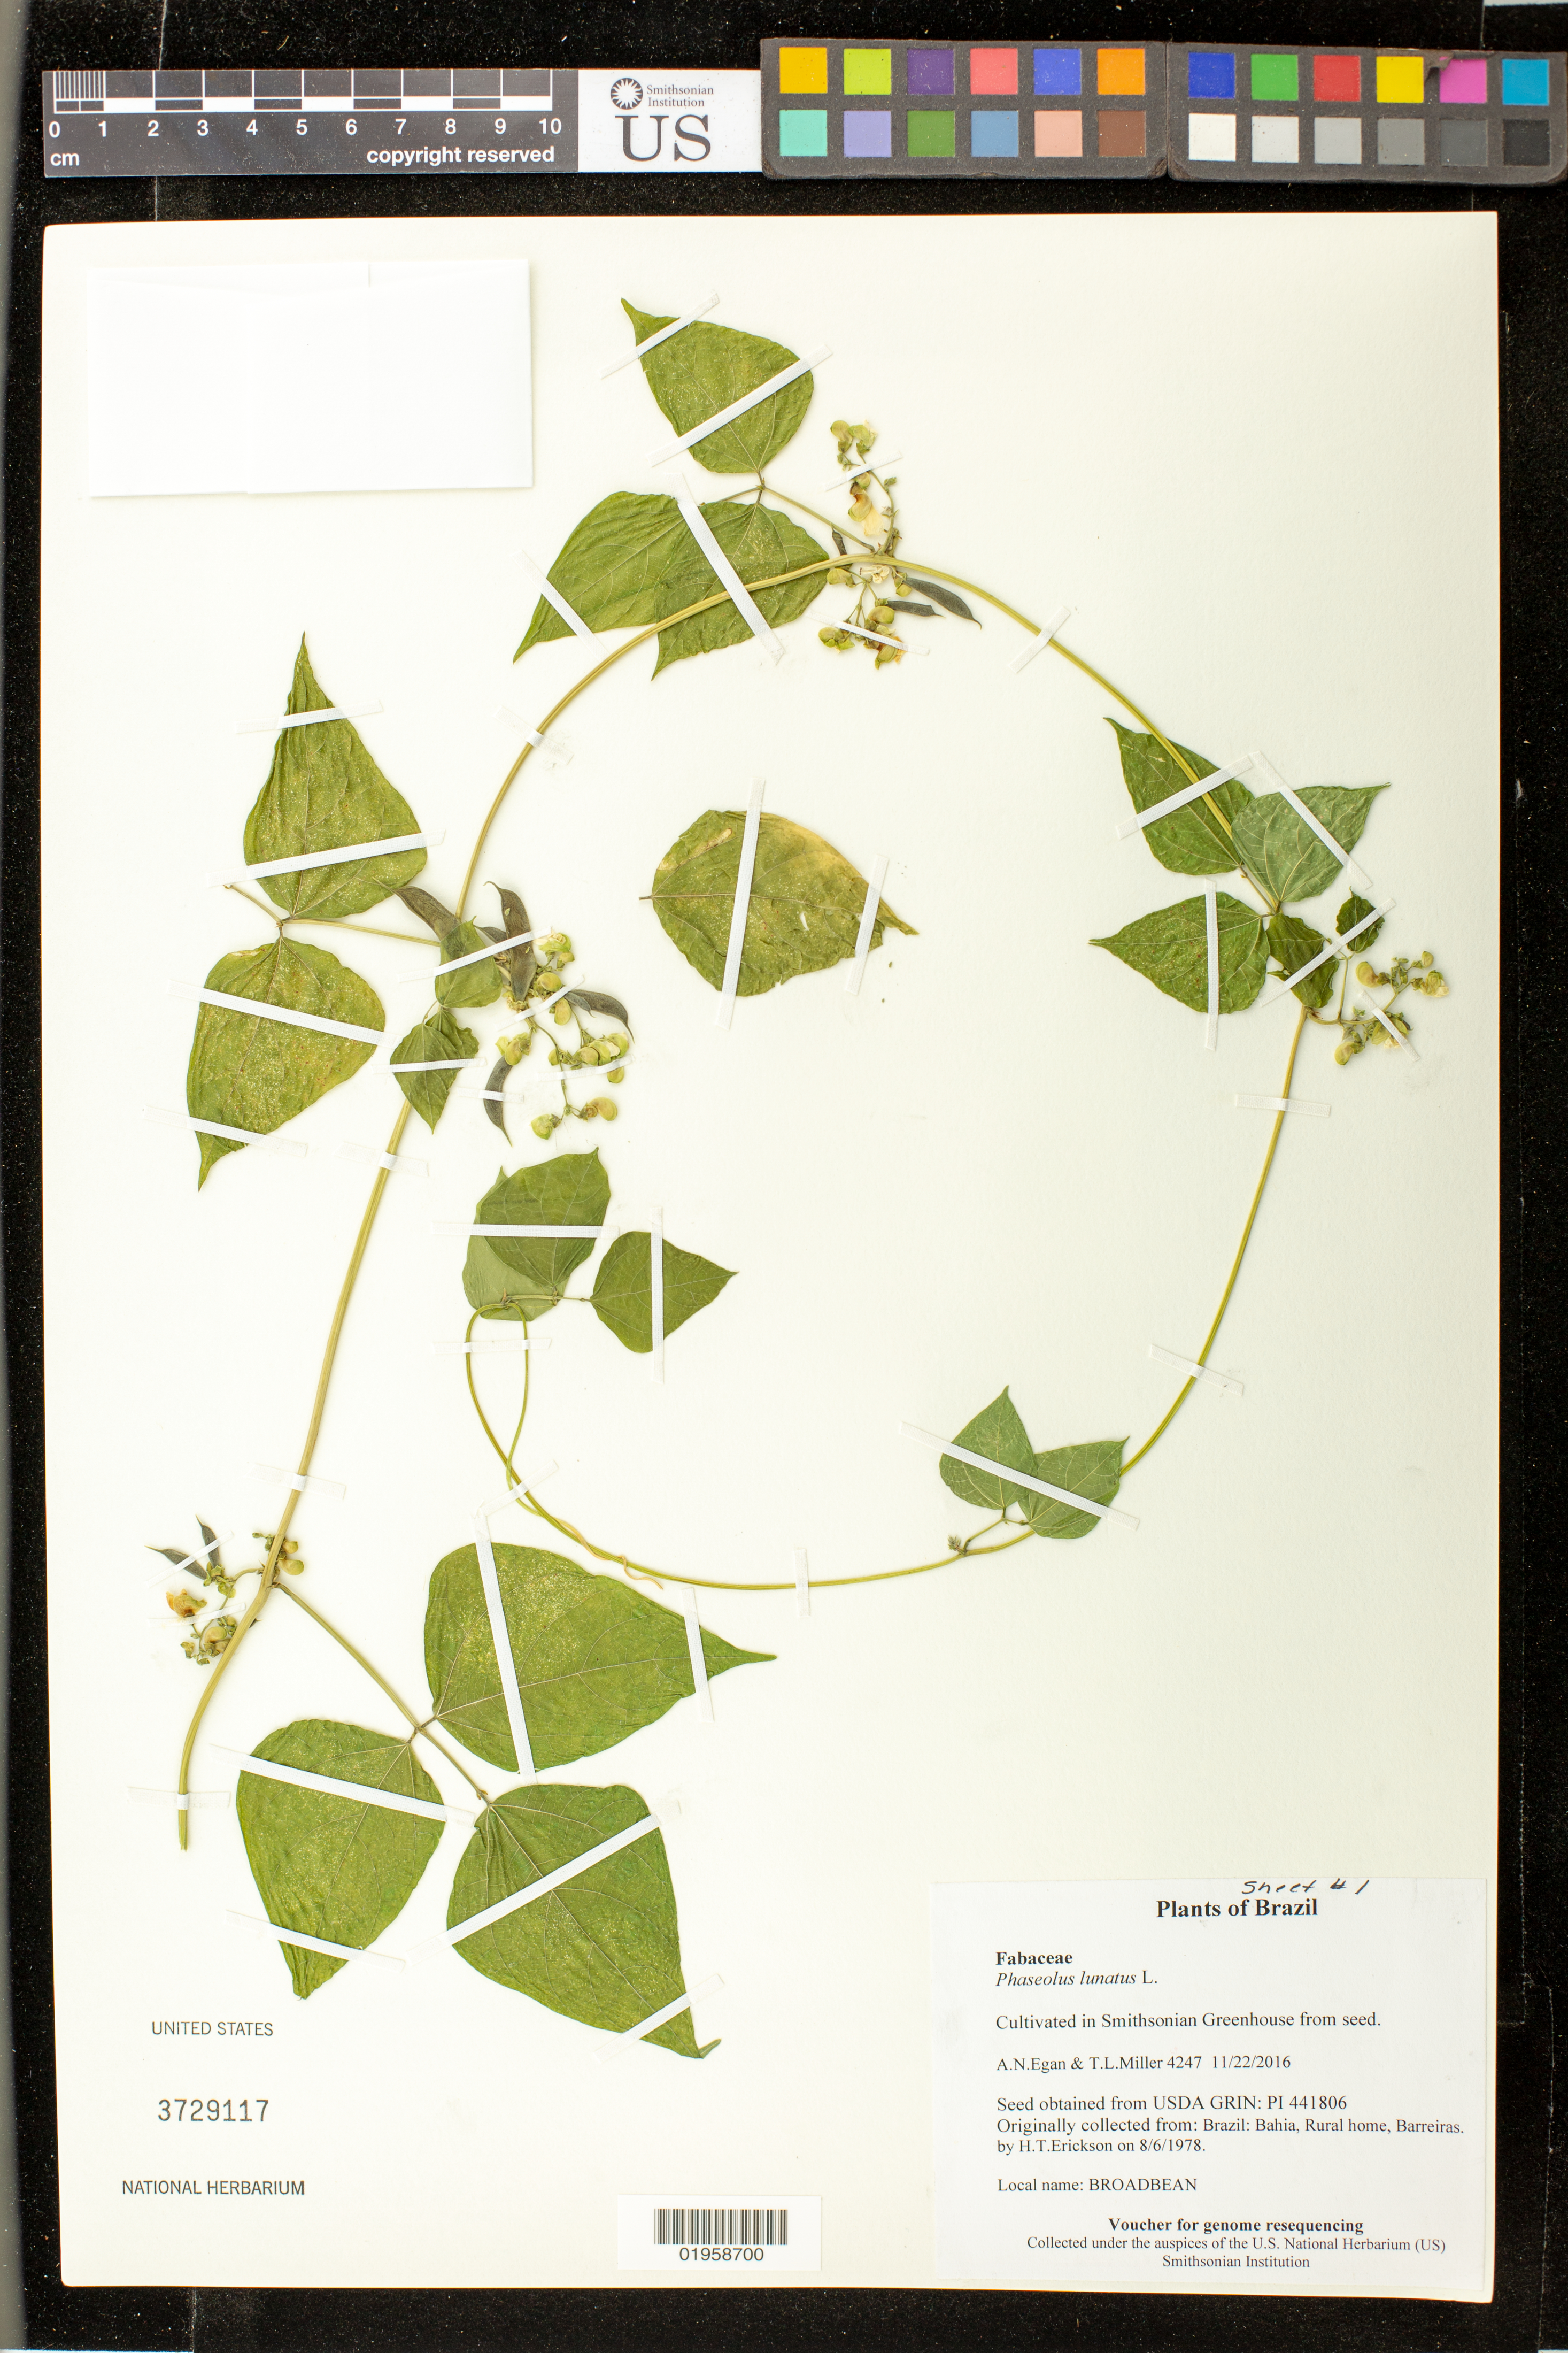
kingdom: Plantae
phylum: Tracheophyta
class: Magnoliopsida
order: Fabales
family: Fabaceae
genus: Phaseolus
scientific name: Phaseolus lunatus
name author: L.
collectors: A. N. Egan & T. L. Miller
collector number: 4247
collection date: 2016-11-22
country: United States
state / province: Maryland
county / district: Prince George's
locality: Smithsonian's Museum Support Ctr; 4210 Suitland Pkwy., NMNH Botany Research Greenhouses. Suitland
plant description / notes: Originally collected in Brazil, Bahia, Rural home, Barreiras, on 1978-08-06. H.T.Erickson (collector); Grown from seed acquired from the USDA's GRIN seed bank.; Broadbean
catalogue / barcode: US 3729117